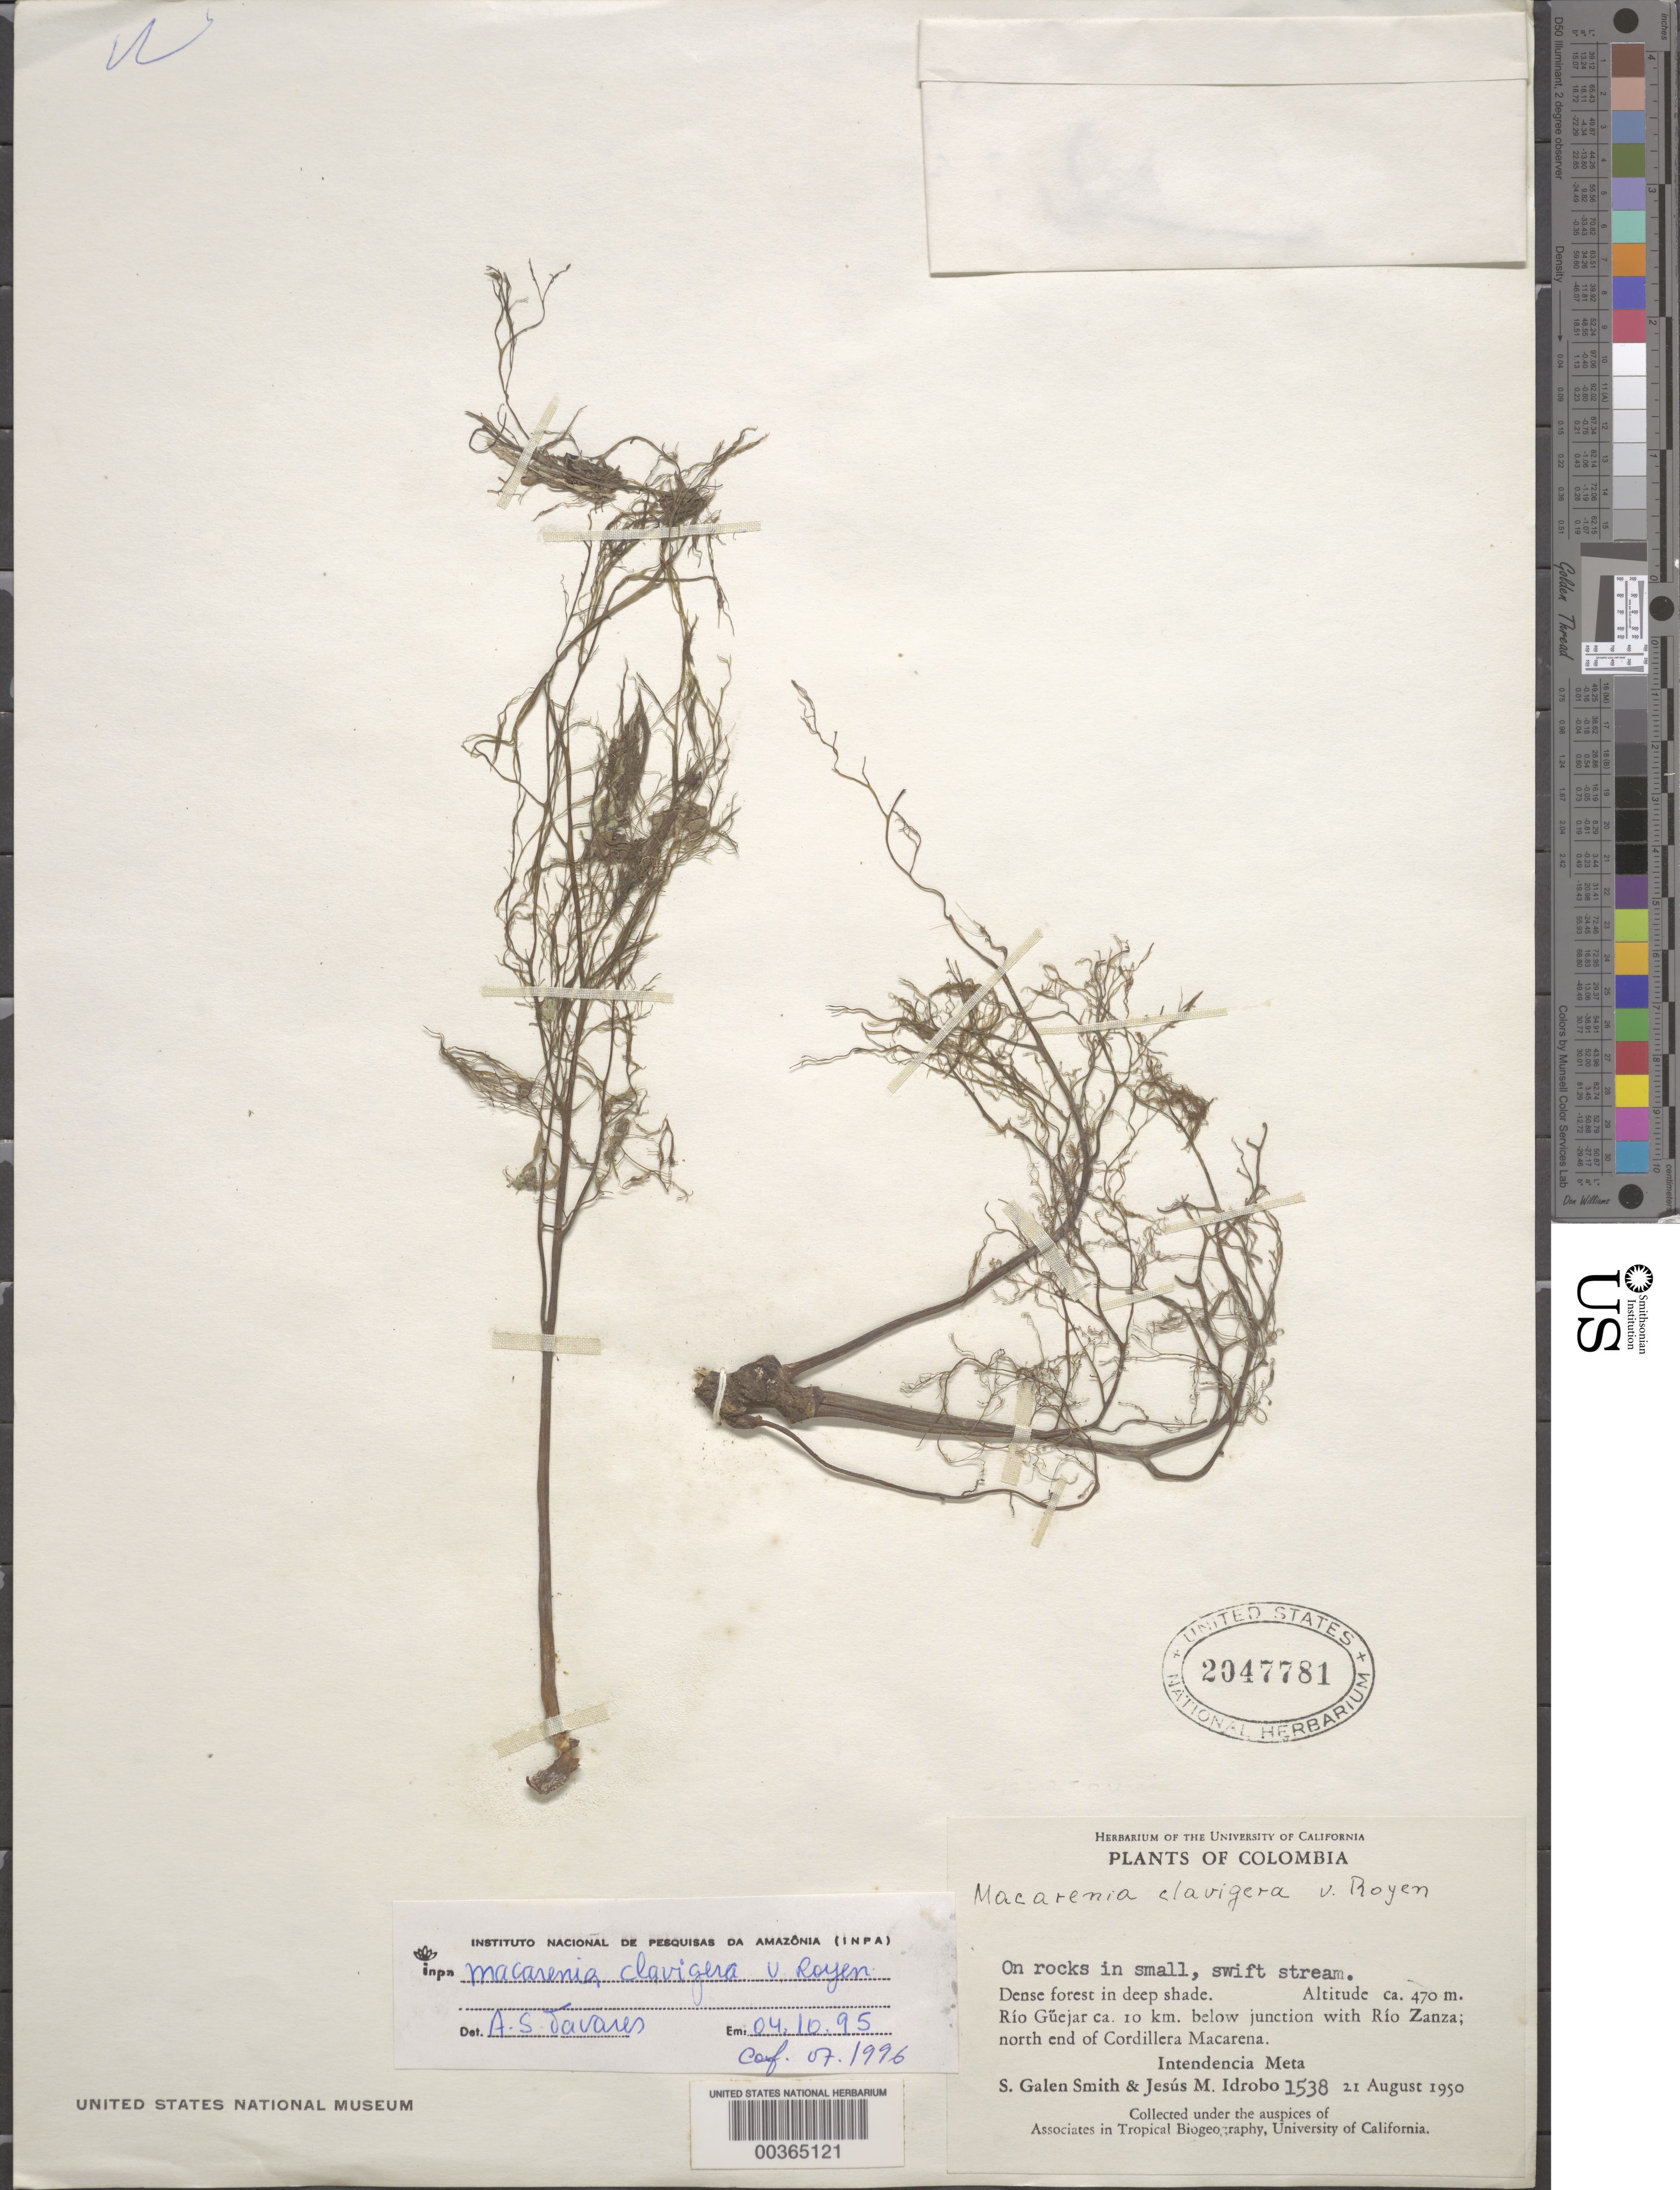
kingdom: Plantae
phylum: Tracheophyta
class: Magnoliopsida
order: Malpighiales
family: Podostemaceae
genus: Rhyncholacis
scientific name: Rhyncholacis clavigera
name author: (P. Royen) B.R. Ruhfel & C.T. Philbrick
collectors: S. G. Smith & J. M. Idrobo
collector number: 1538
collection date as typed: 21 Aug 1950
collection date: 1950-08-21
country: Colombia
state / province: Meta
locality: Rio Guejar, below junction with Rio Zanza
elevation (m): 470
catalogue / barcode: US 2047781